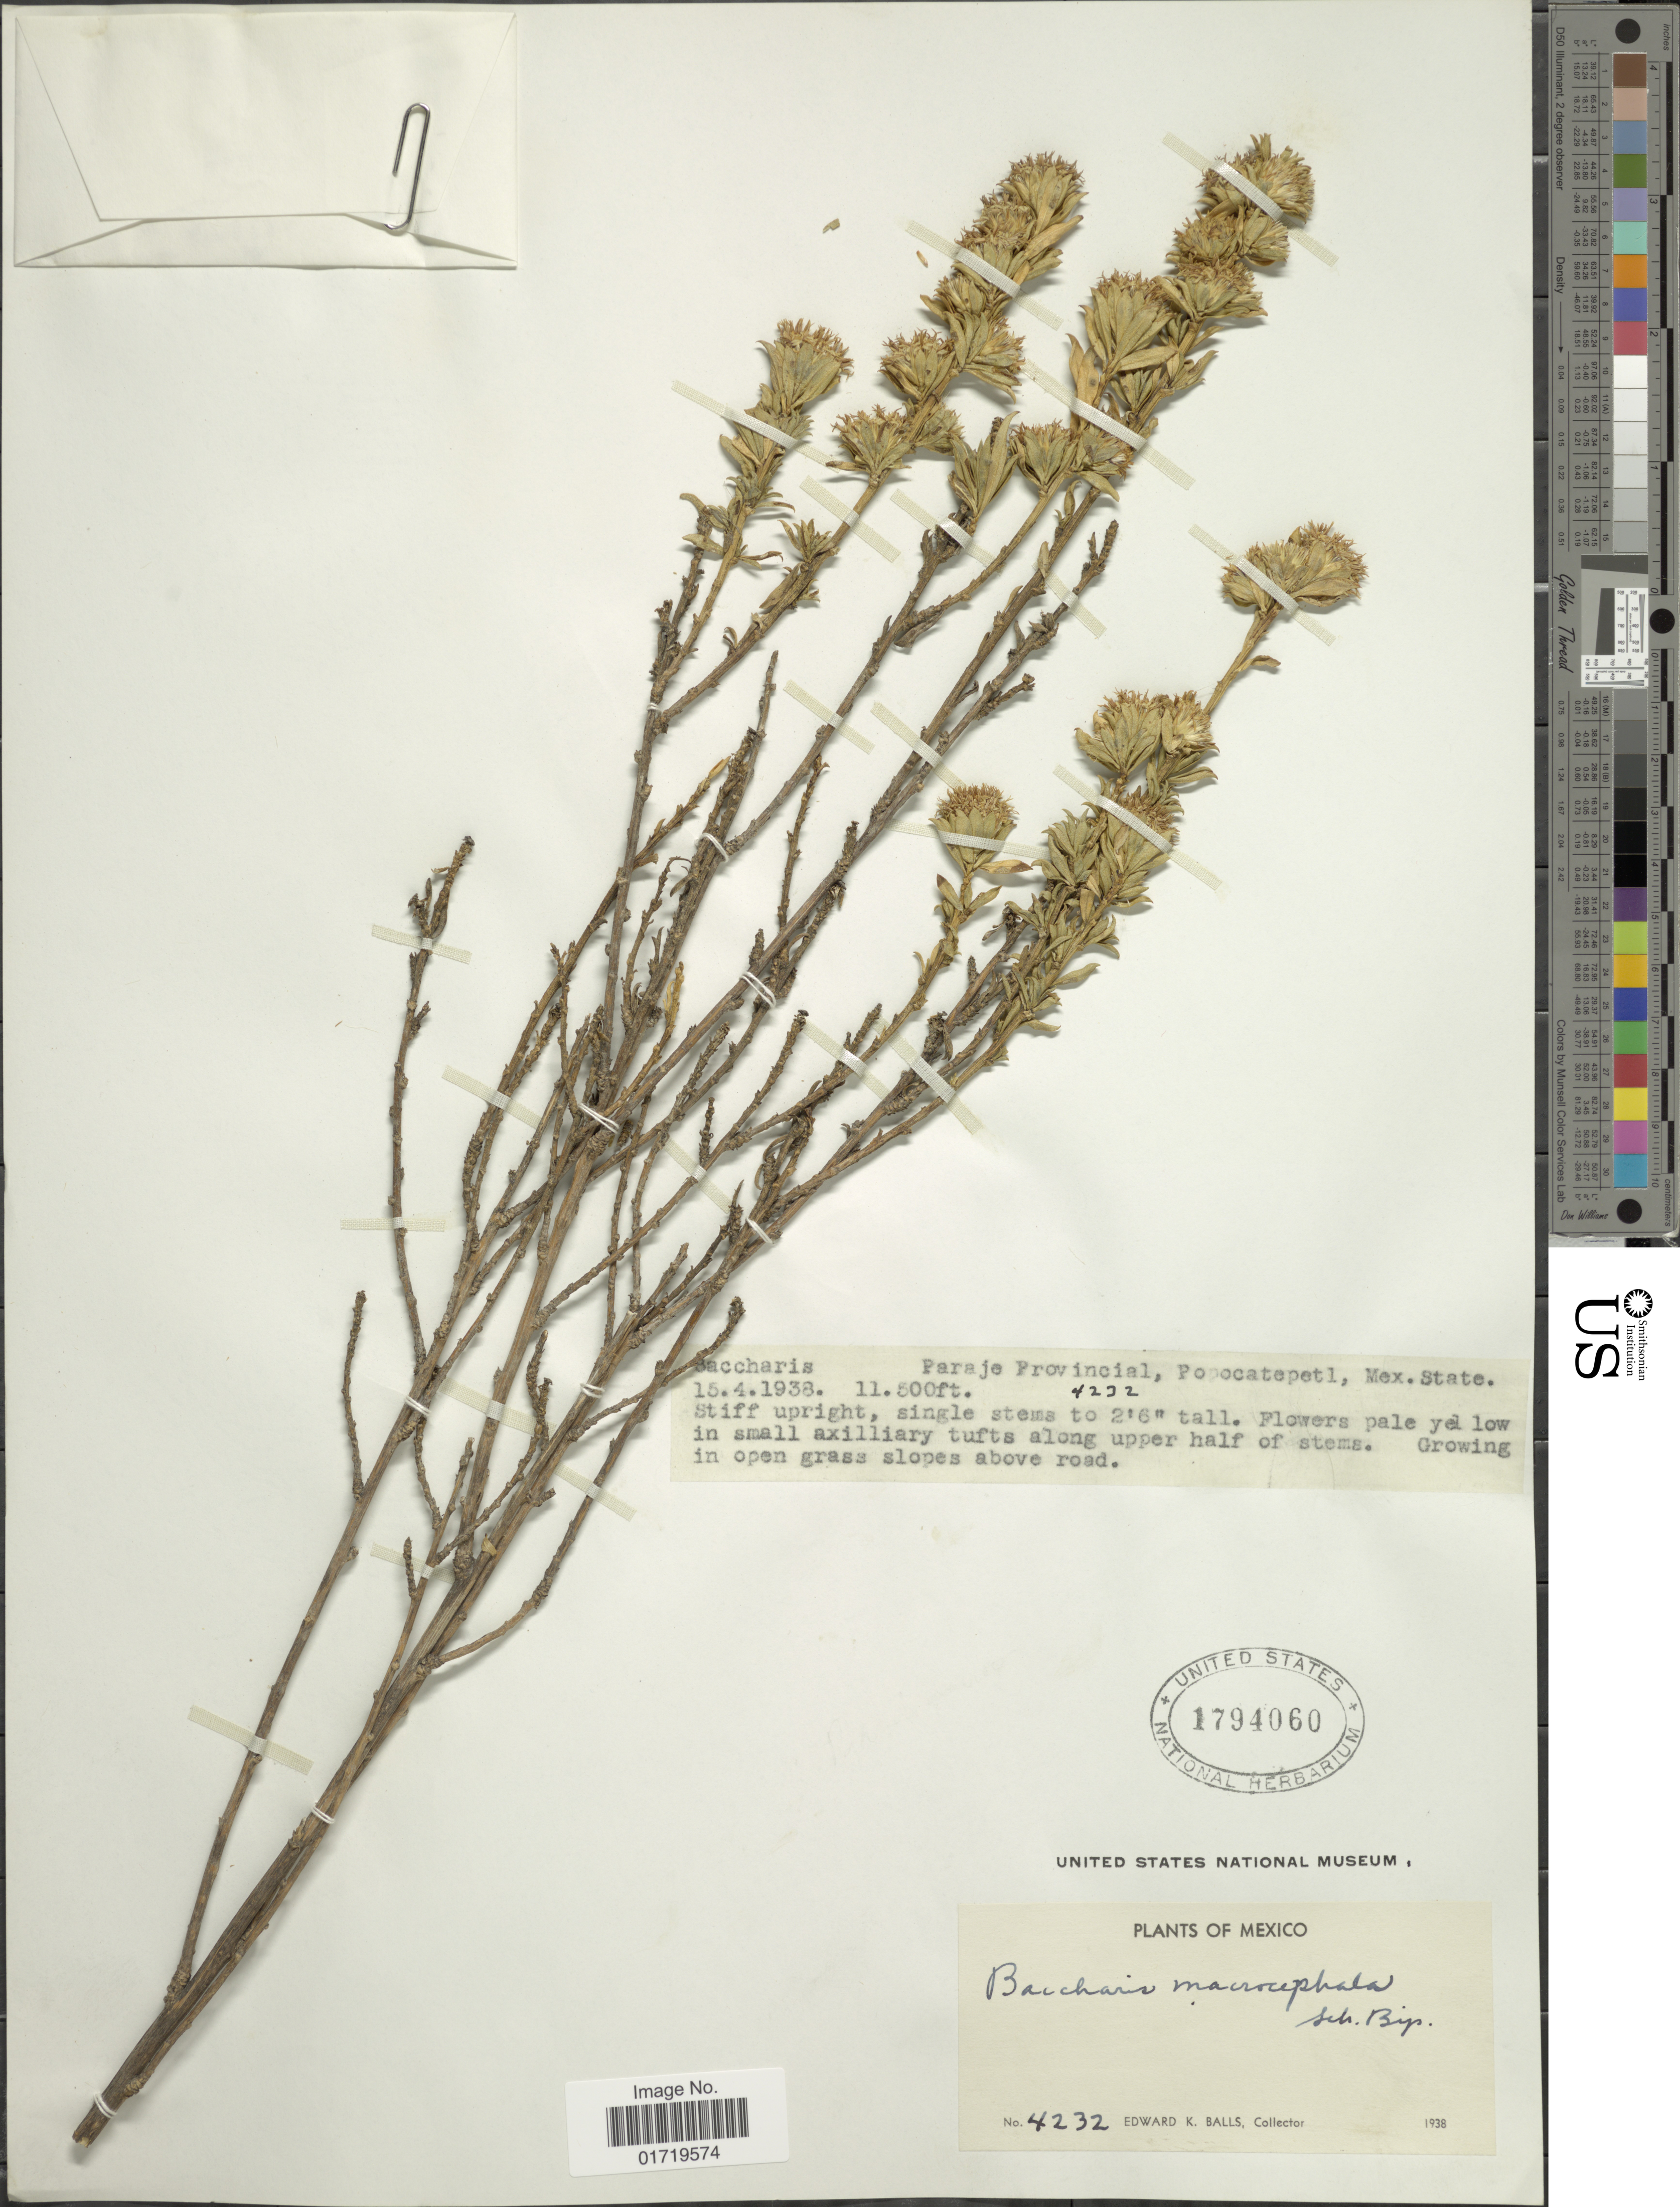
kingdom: Plantae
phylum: Tracheophyta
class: Magnoliopsida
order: Asterales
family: Asteraceae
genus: Baccharis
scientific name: Baccharis macrocephala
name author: Sch. Bip. ex Greenm.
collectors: E. K. Balls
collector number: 4232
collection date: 1938-04-15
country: Mexico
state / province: México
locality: Paraje Provincial, Popocatepetl. Mex. State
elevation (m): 3505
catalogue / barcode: US 1794060